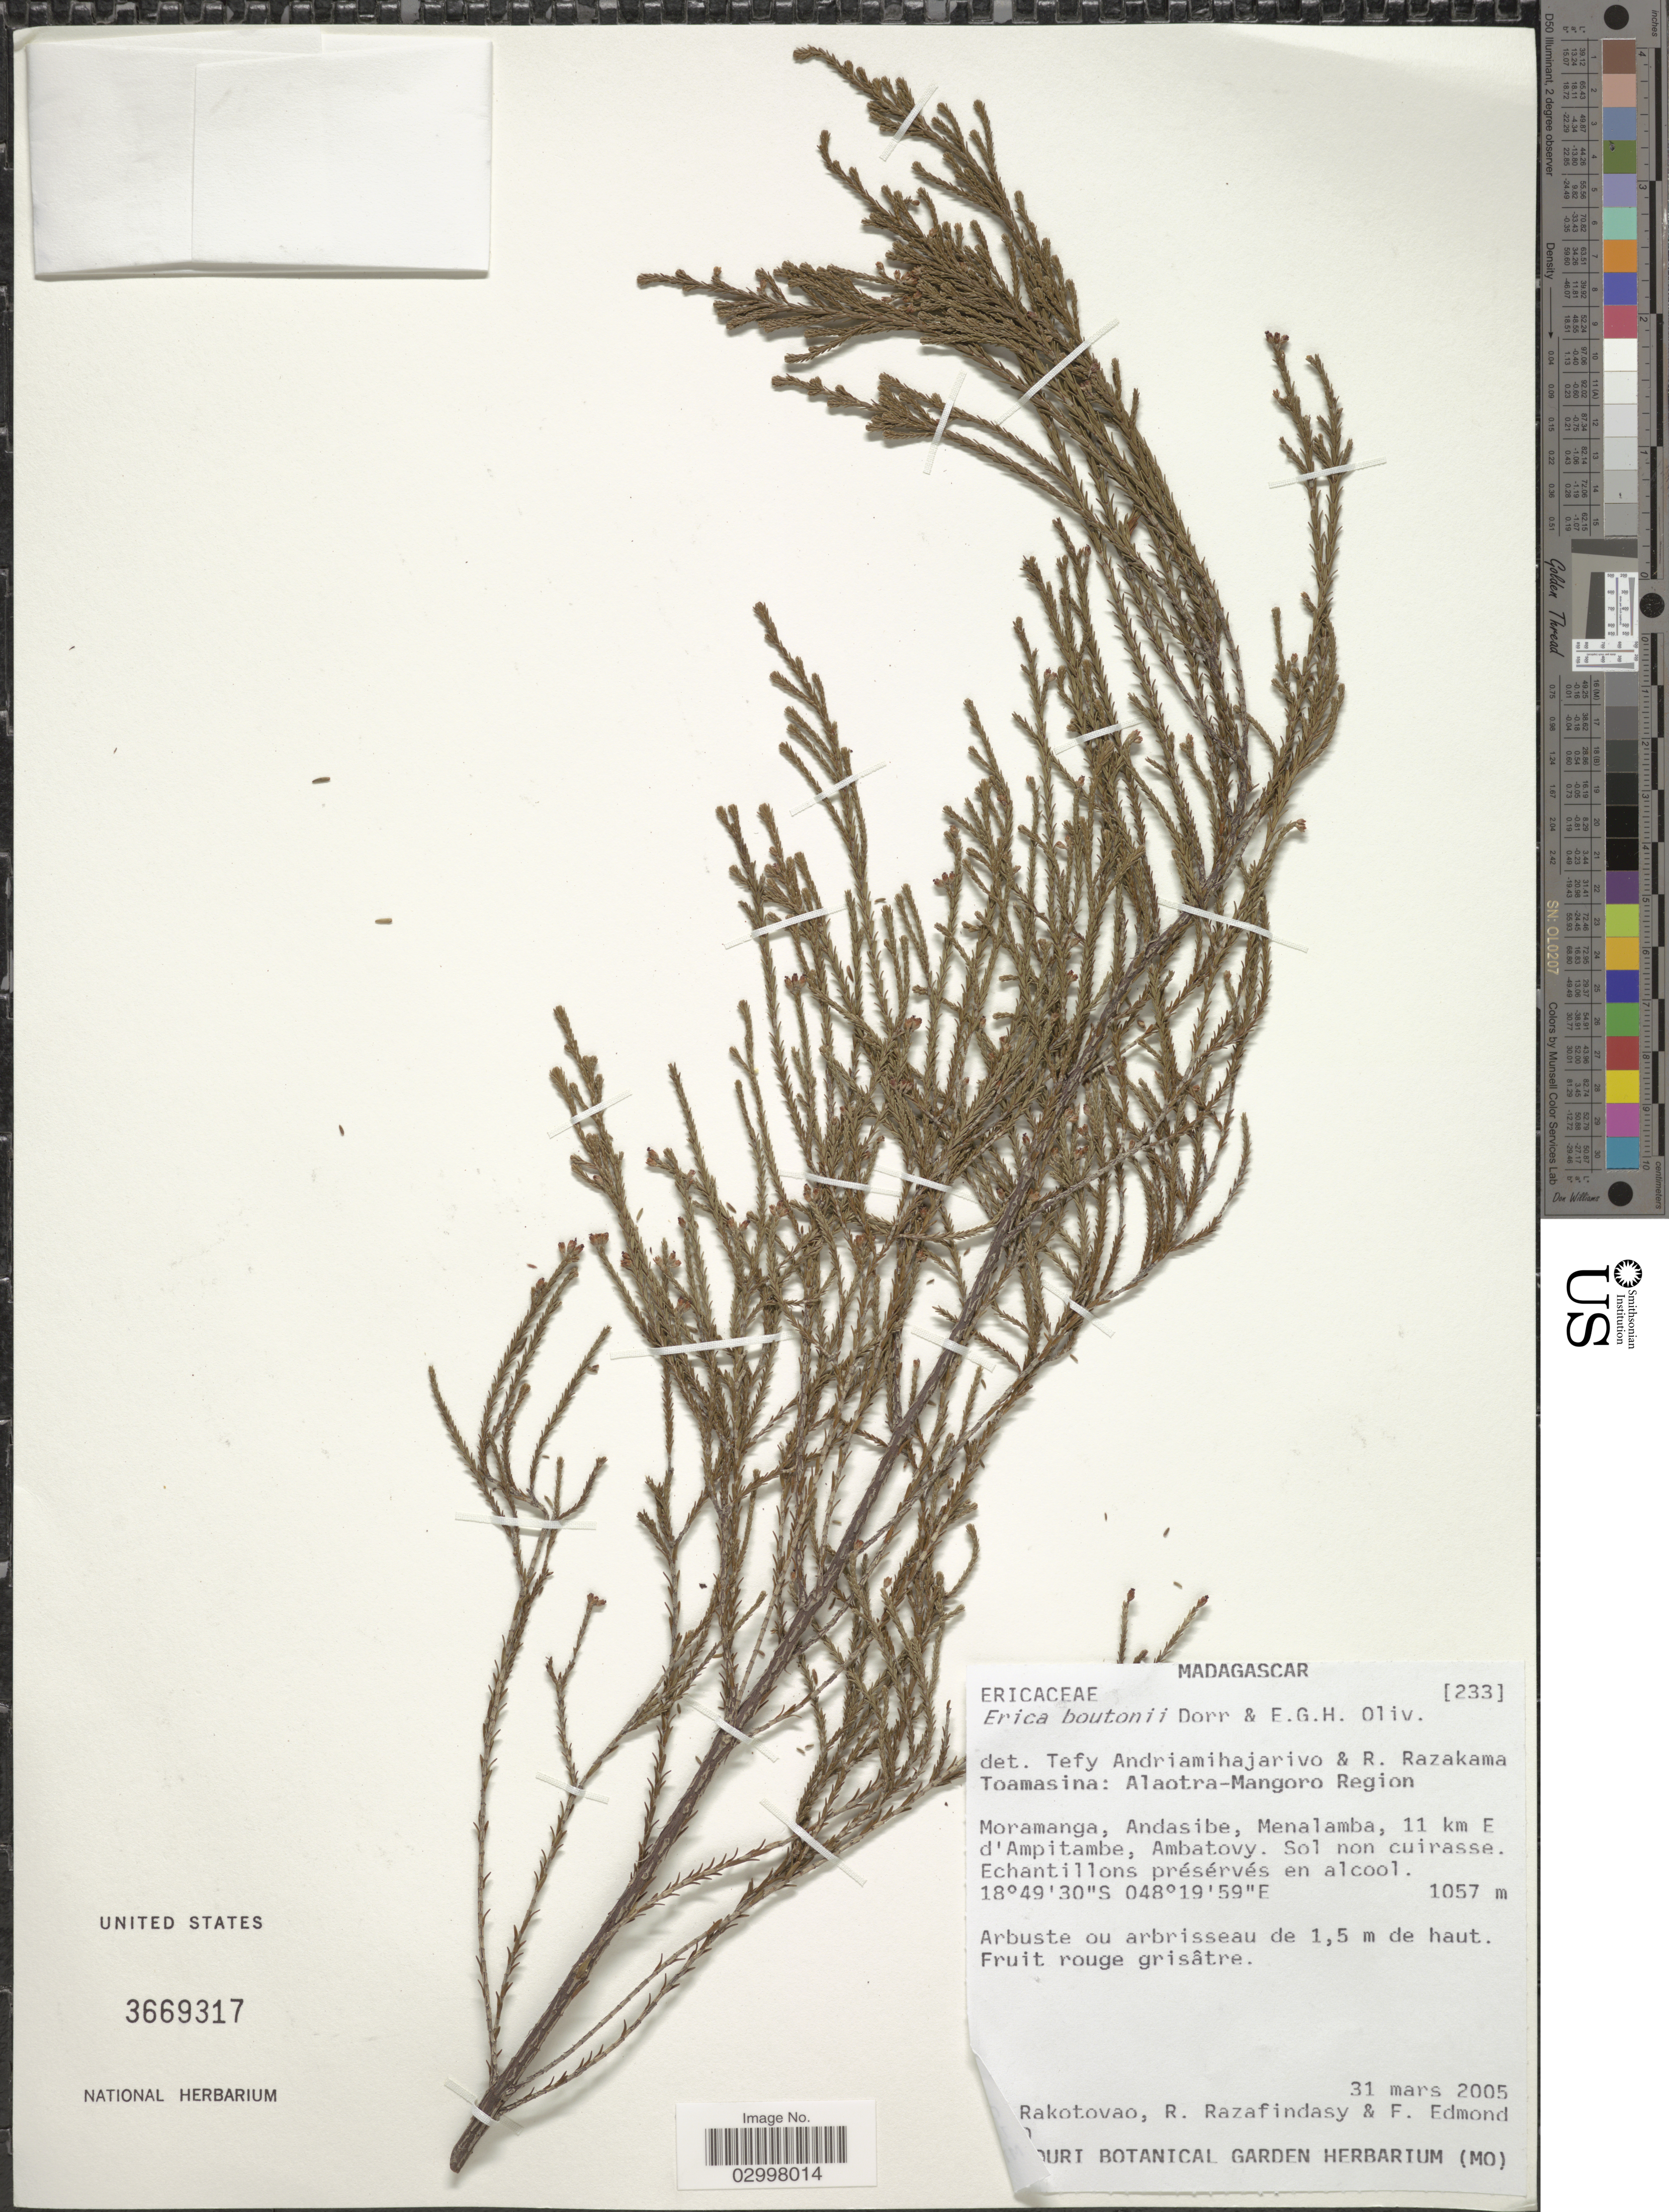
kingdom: Plantae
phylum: Tracheophyta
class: Magnoliopsida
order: Ericales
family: Ericaceae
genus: Erica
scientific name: Erica boutonii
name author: Dorr & E.G.H. Oliv.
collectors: C. Rakotovao, R. Razafindasy & F. Edmond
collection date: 2005-03-31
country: Madagascar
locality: Moramanga, Andasibe, Menalamba, 11 km E d'Ampitambe, Ambatovy.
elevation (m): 1057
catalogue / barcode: US 3669317